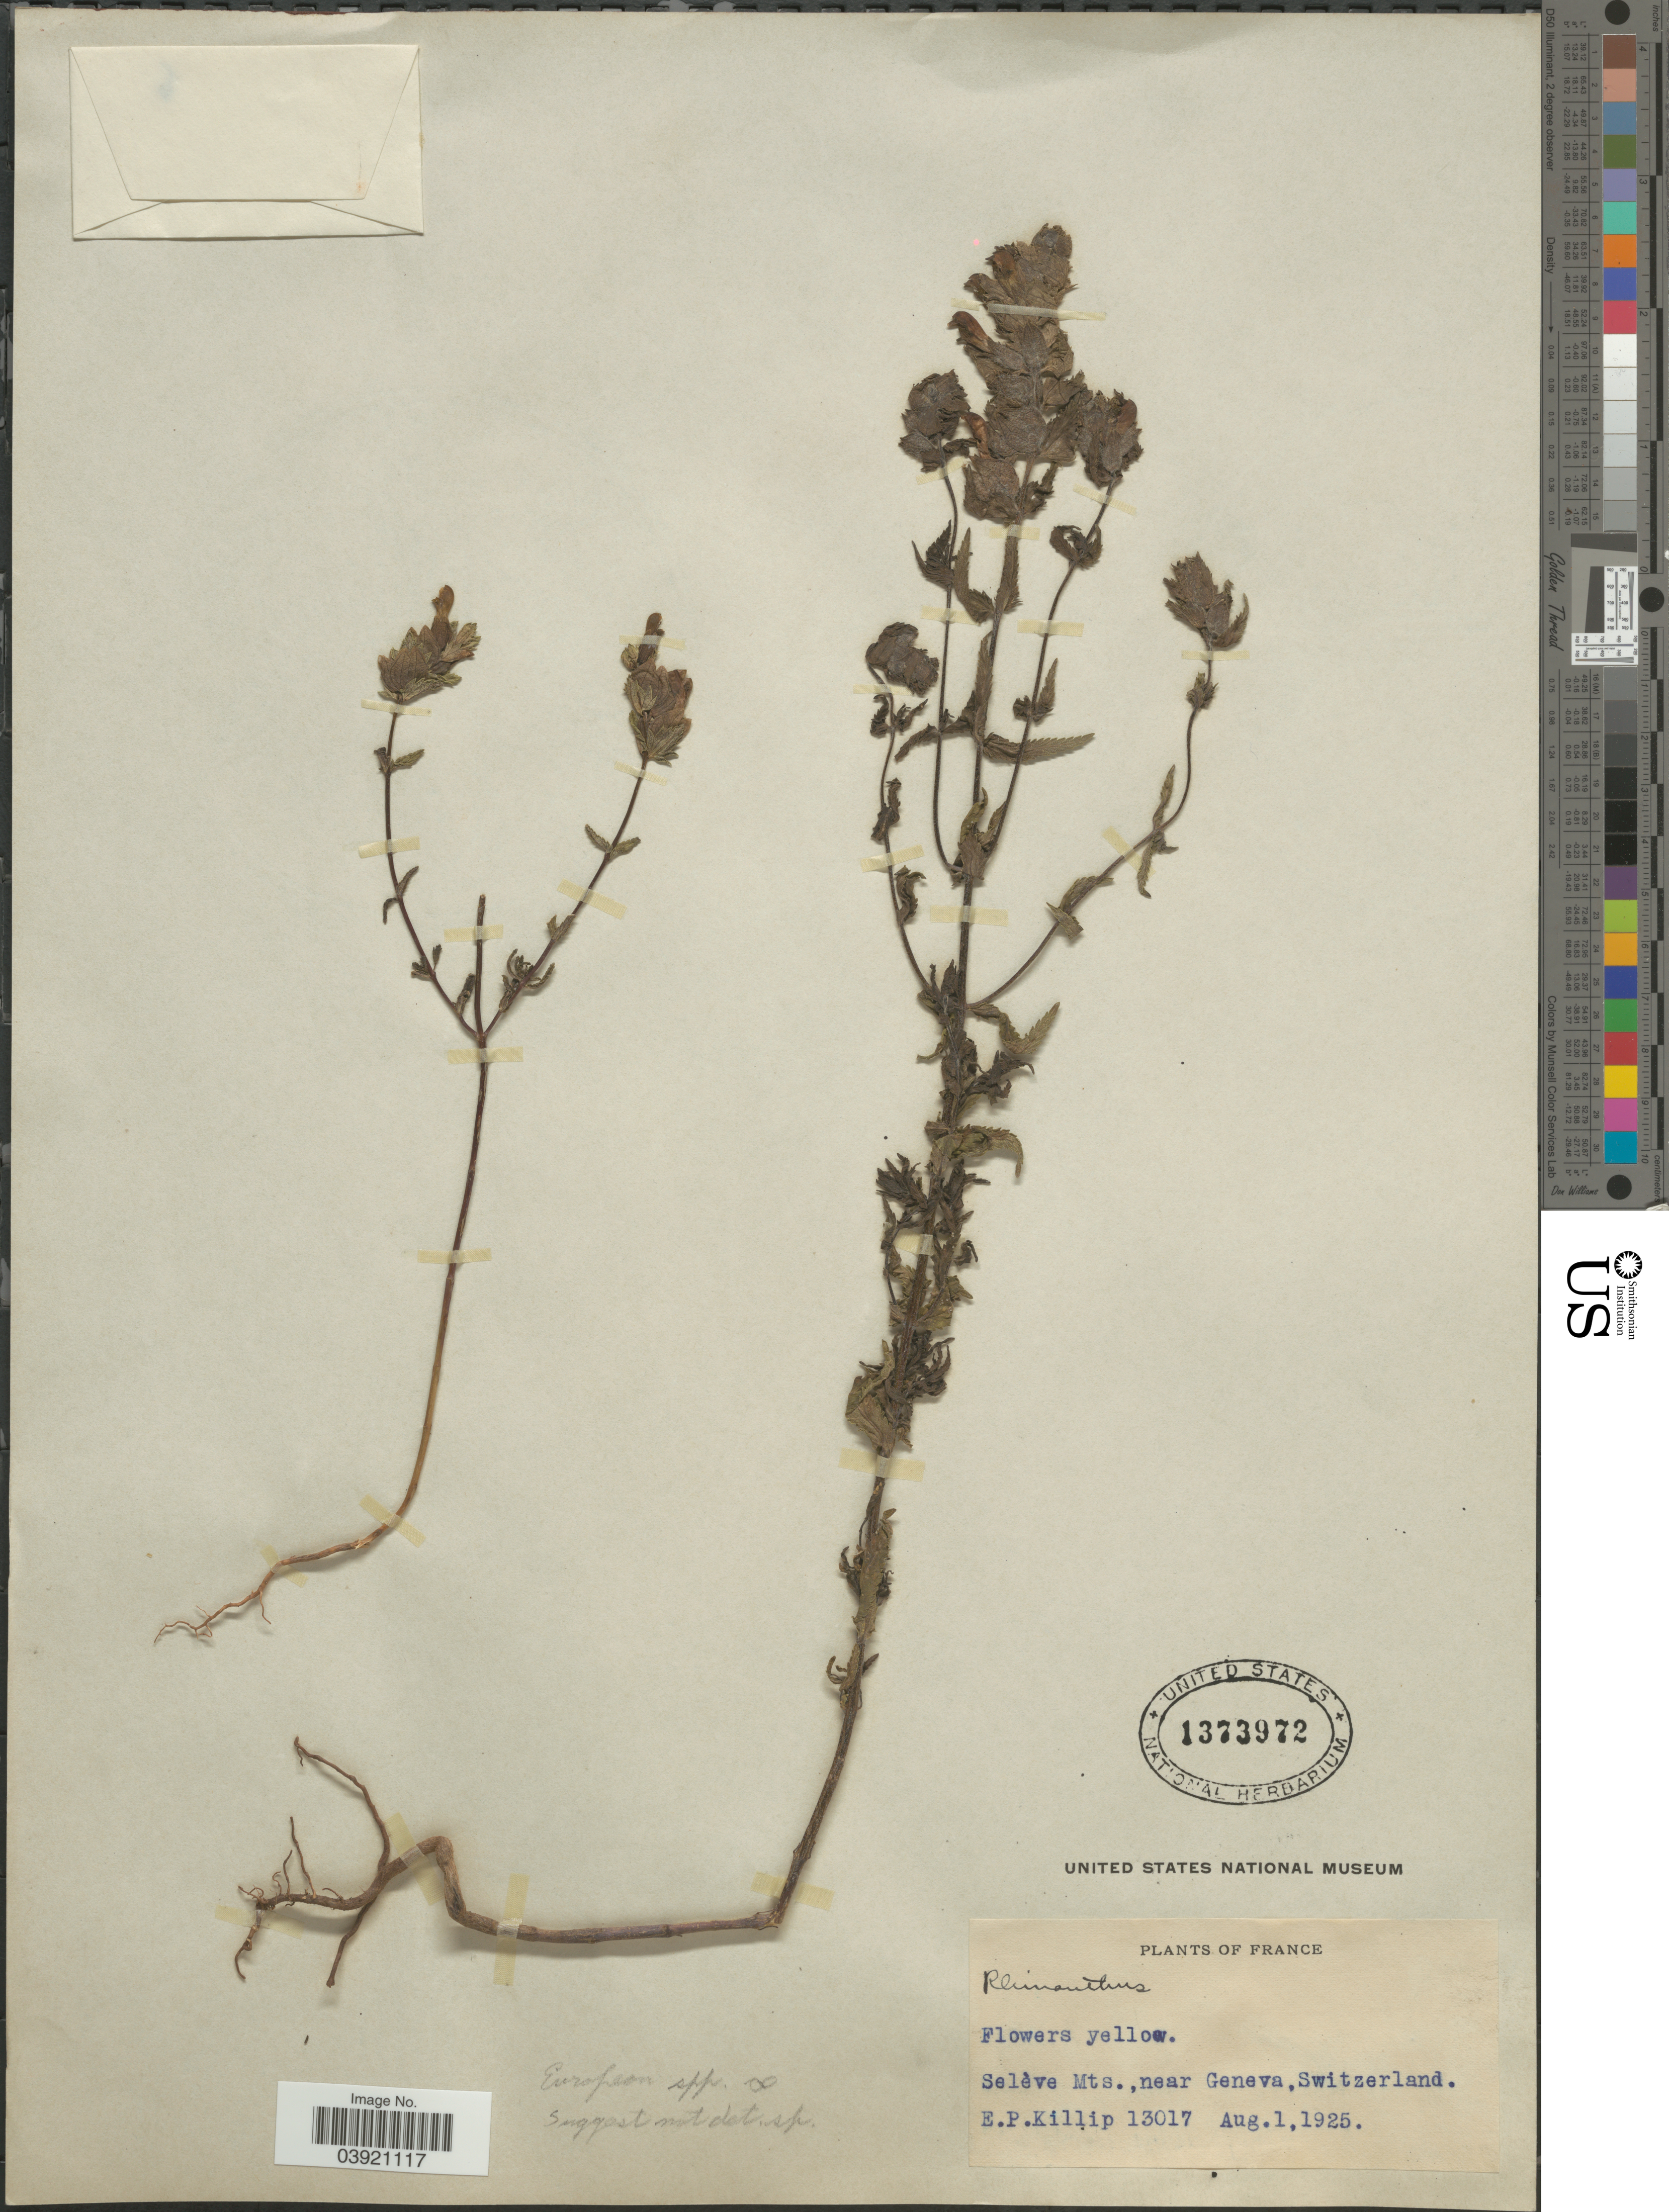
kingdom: Plantae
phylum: Tracheophyta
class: Magnoliopsida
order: Lamiales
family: Orobanchaceae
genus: Rhinanthus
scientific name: Rhinanthus sp.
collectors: E. P. Killip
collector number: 13017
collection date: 1925-08-01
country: Switzerland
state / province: Genève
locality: Selève Mts., near Geneva.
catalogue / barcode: US 1373972